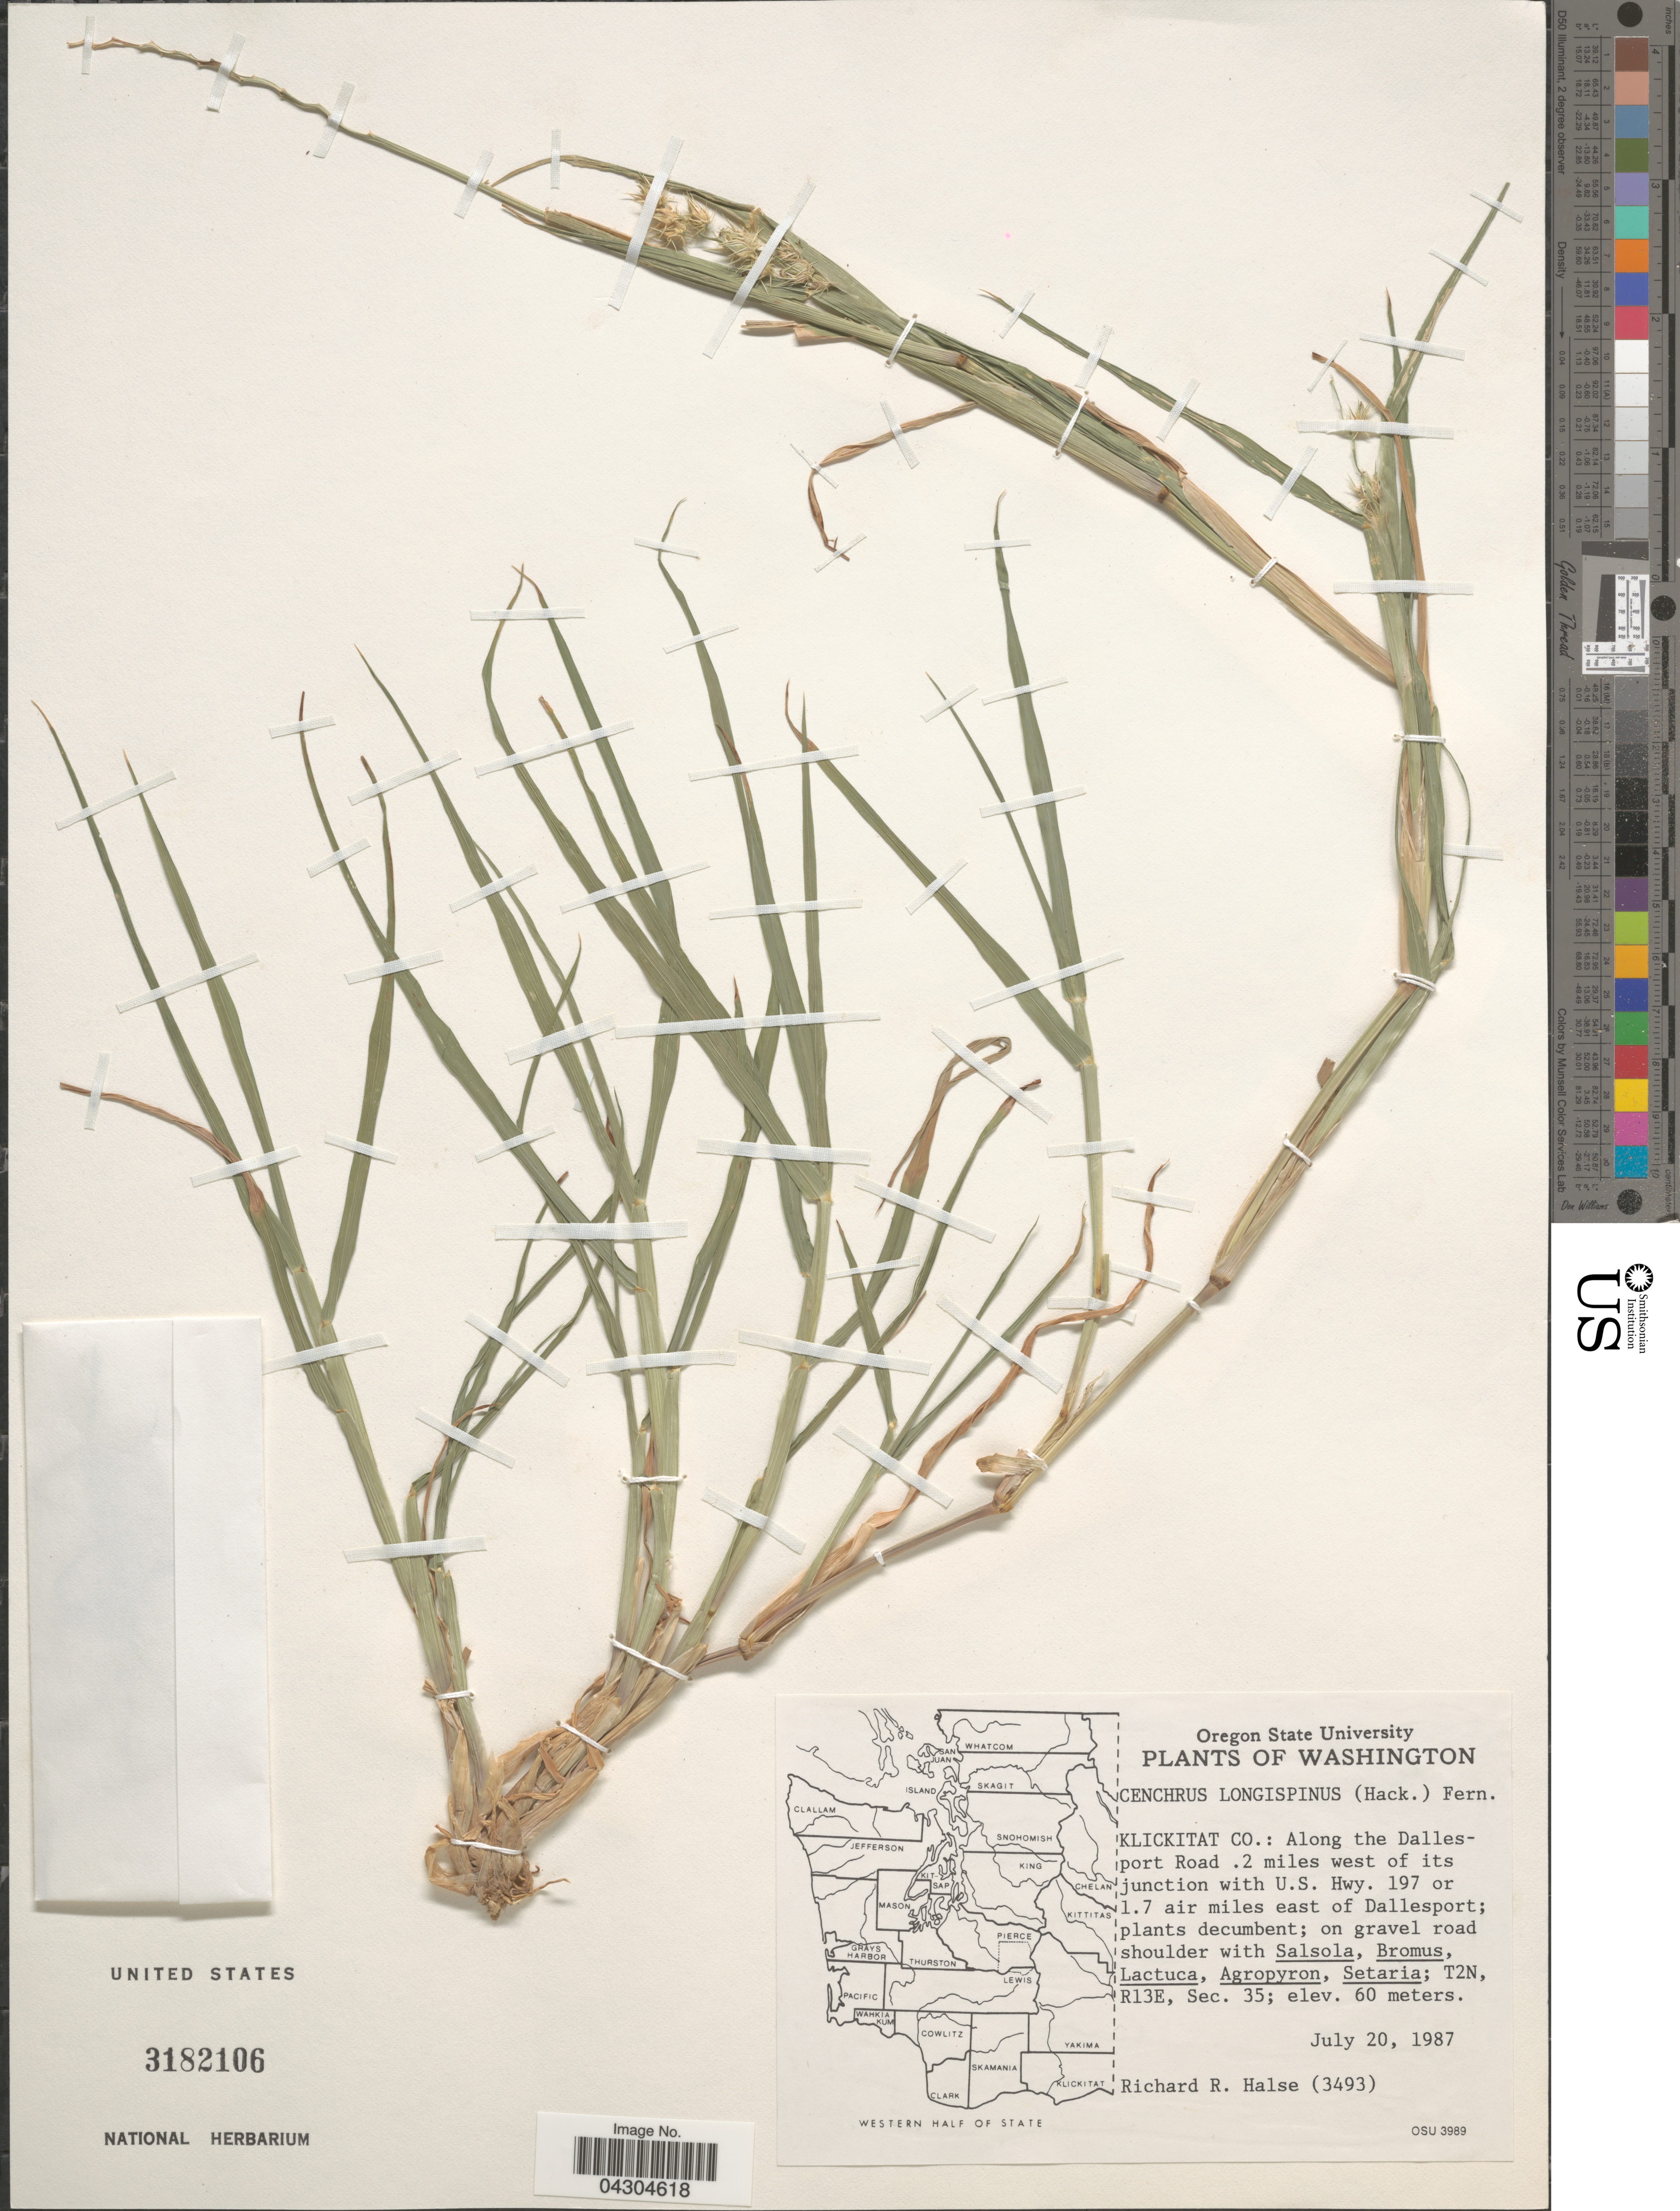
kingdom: Plantae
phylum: Tracheophyta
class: Liliopsida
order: Poales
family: Poaceae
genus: Cenchrus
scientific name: Cenchrus longispinus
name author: (Hack.) Fernald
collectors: R. Halse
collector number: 3493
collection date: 1987-07-20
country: United States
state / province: Washington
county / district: Klickitat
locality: Klickitat Co.: Along the Dallesport Road .2 miles west of its junction with U.S. Hwy. 197 or 1.7 air miles east of Dallesport. T2N, R13E, Sec. 35. Western Half Of State.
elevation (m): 60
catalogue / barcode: US 3182106